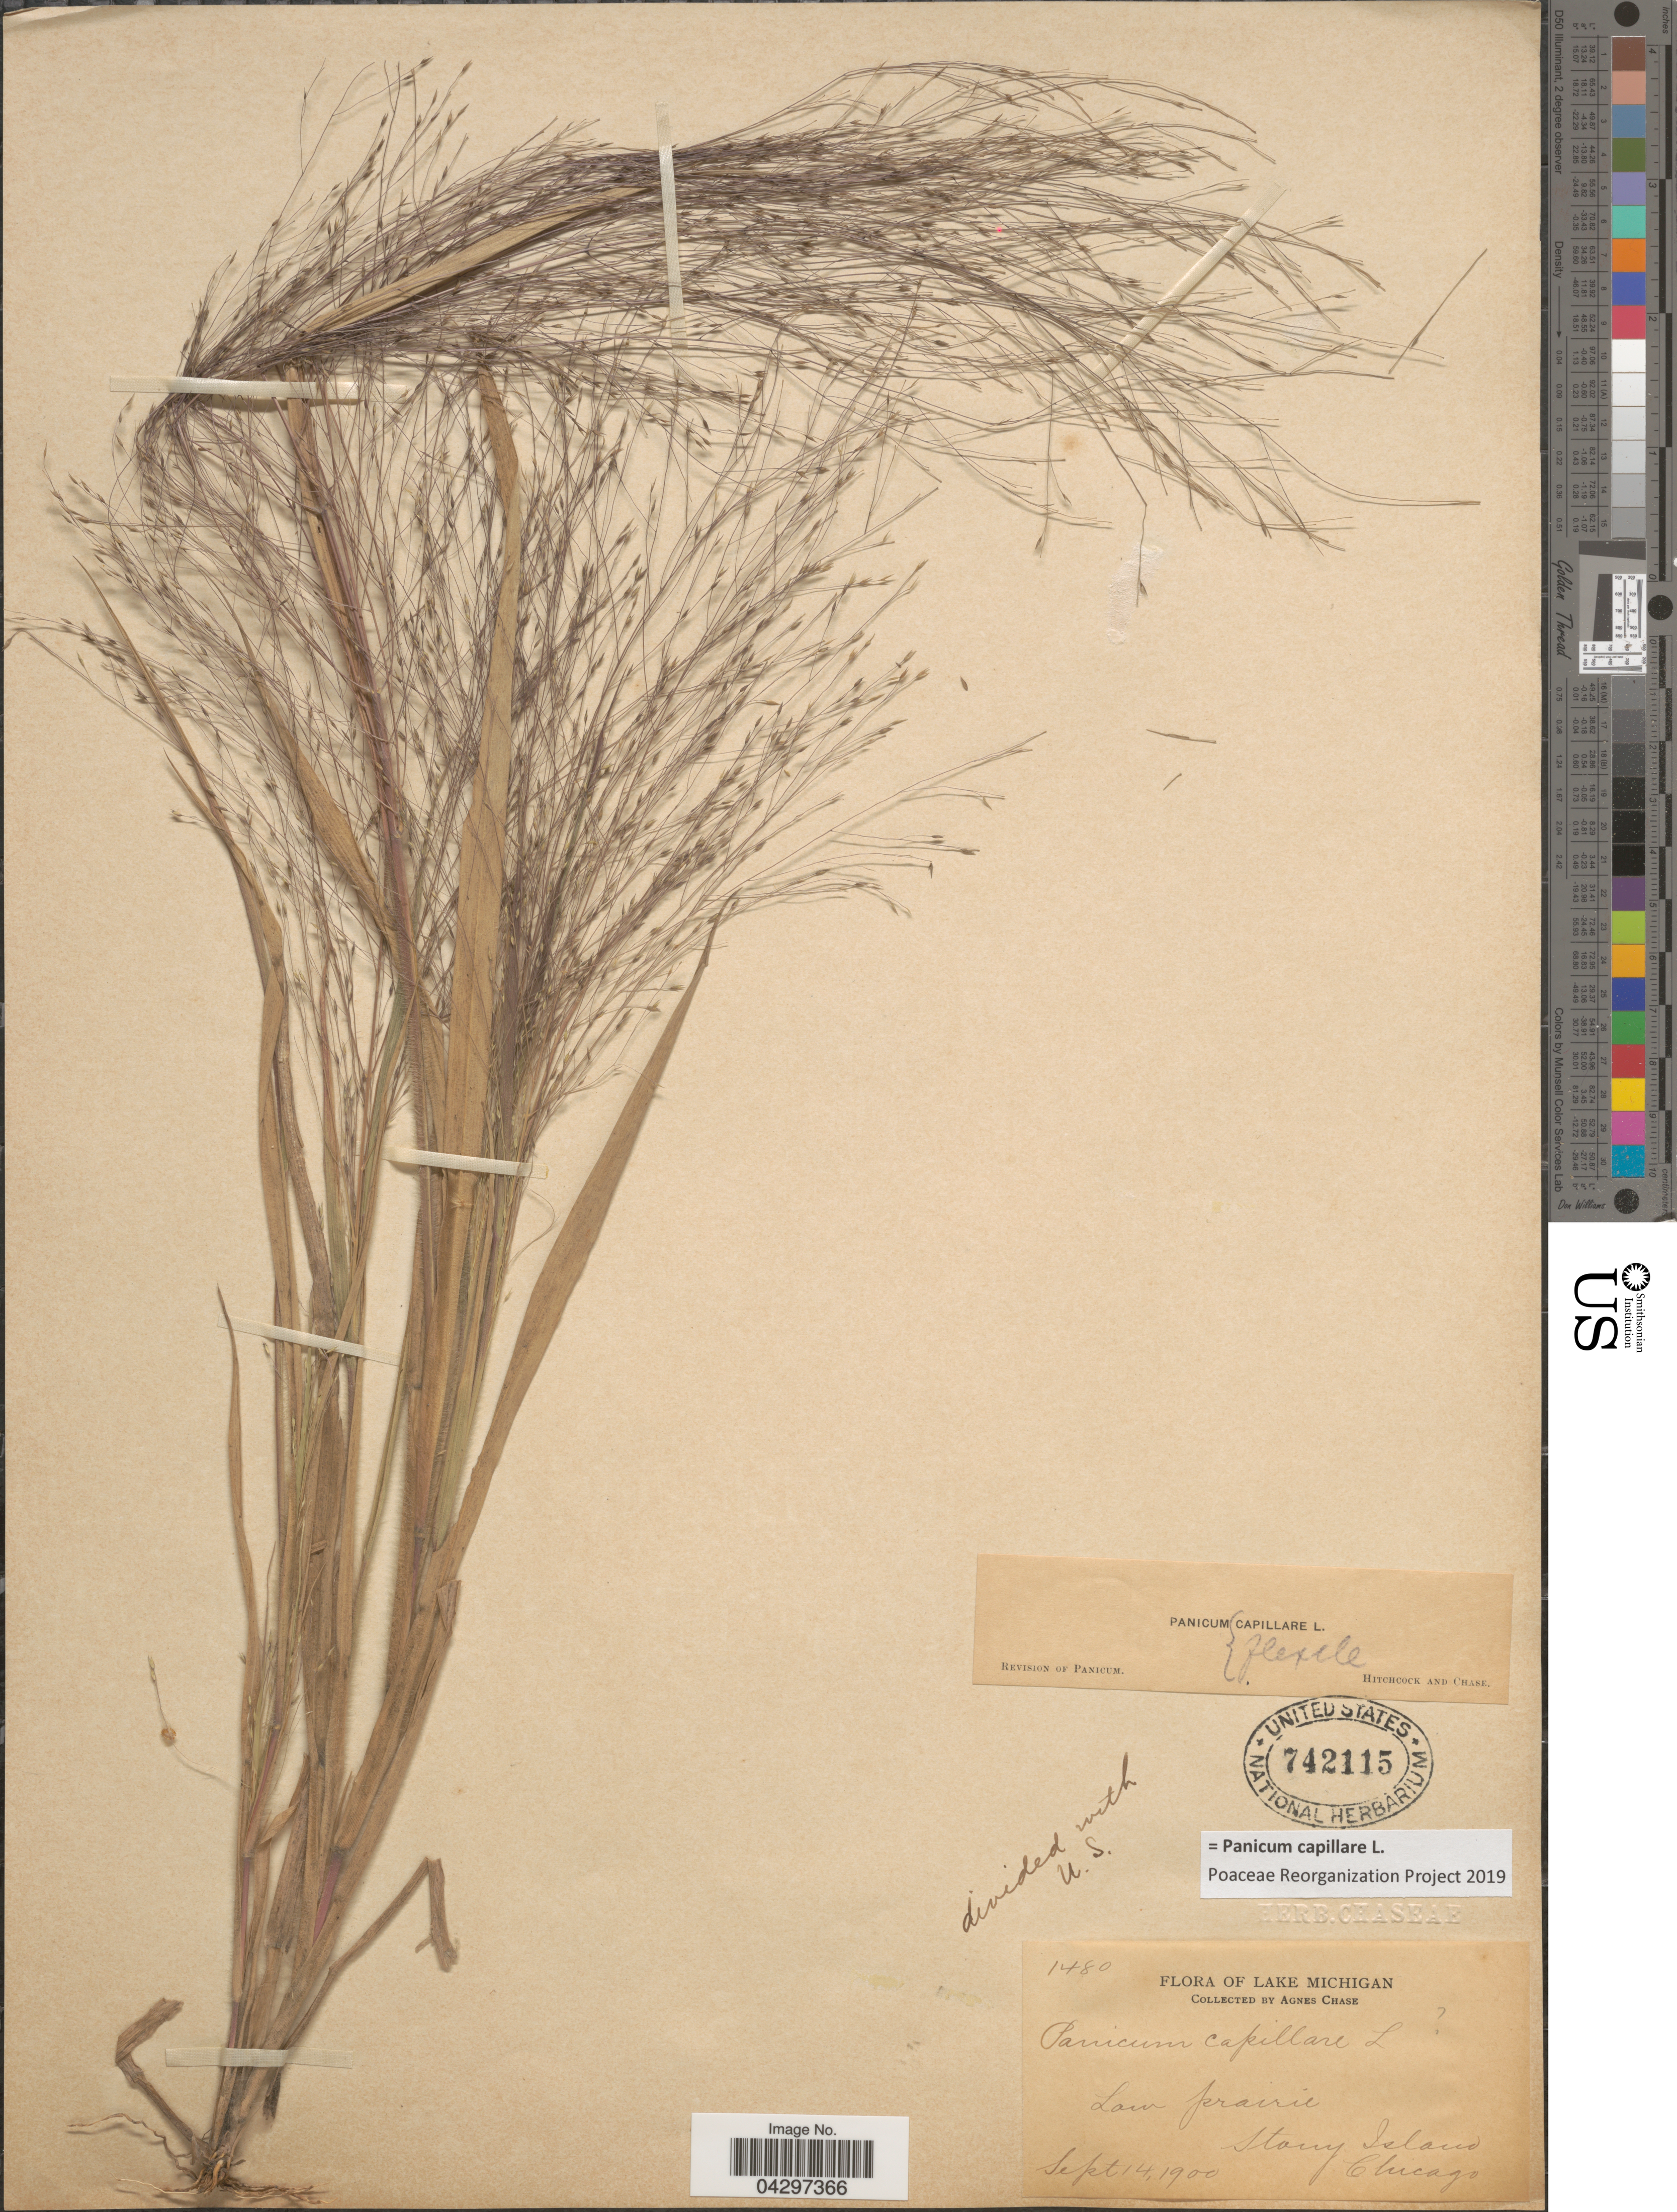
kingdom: Plantae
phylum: Tracheophyta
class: Liliopsida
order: Poales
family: Poaceae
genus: Panicum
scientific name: Panicum capillare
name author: L.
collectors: A. Chase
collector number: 1480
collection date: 1900-09-14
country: United States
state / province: Michigan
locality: Lake Michigan. Low prairie. Stony Island. Chicago.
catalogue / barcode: US 742115